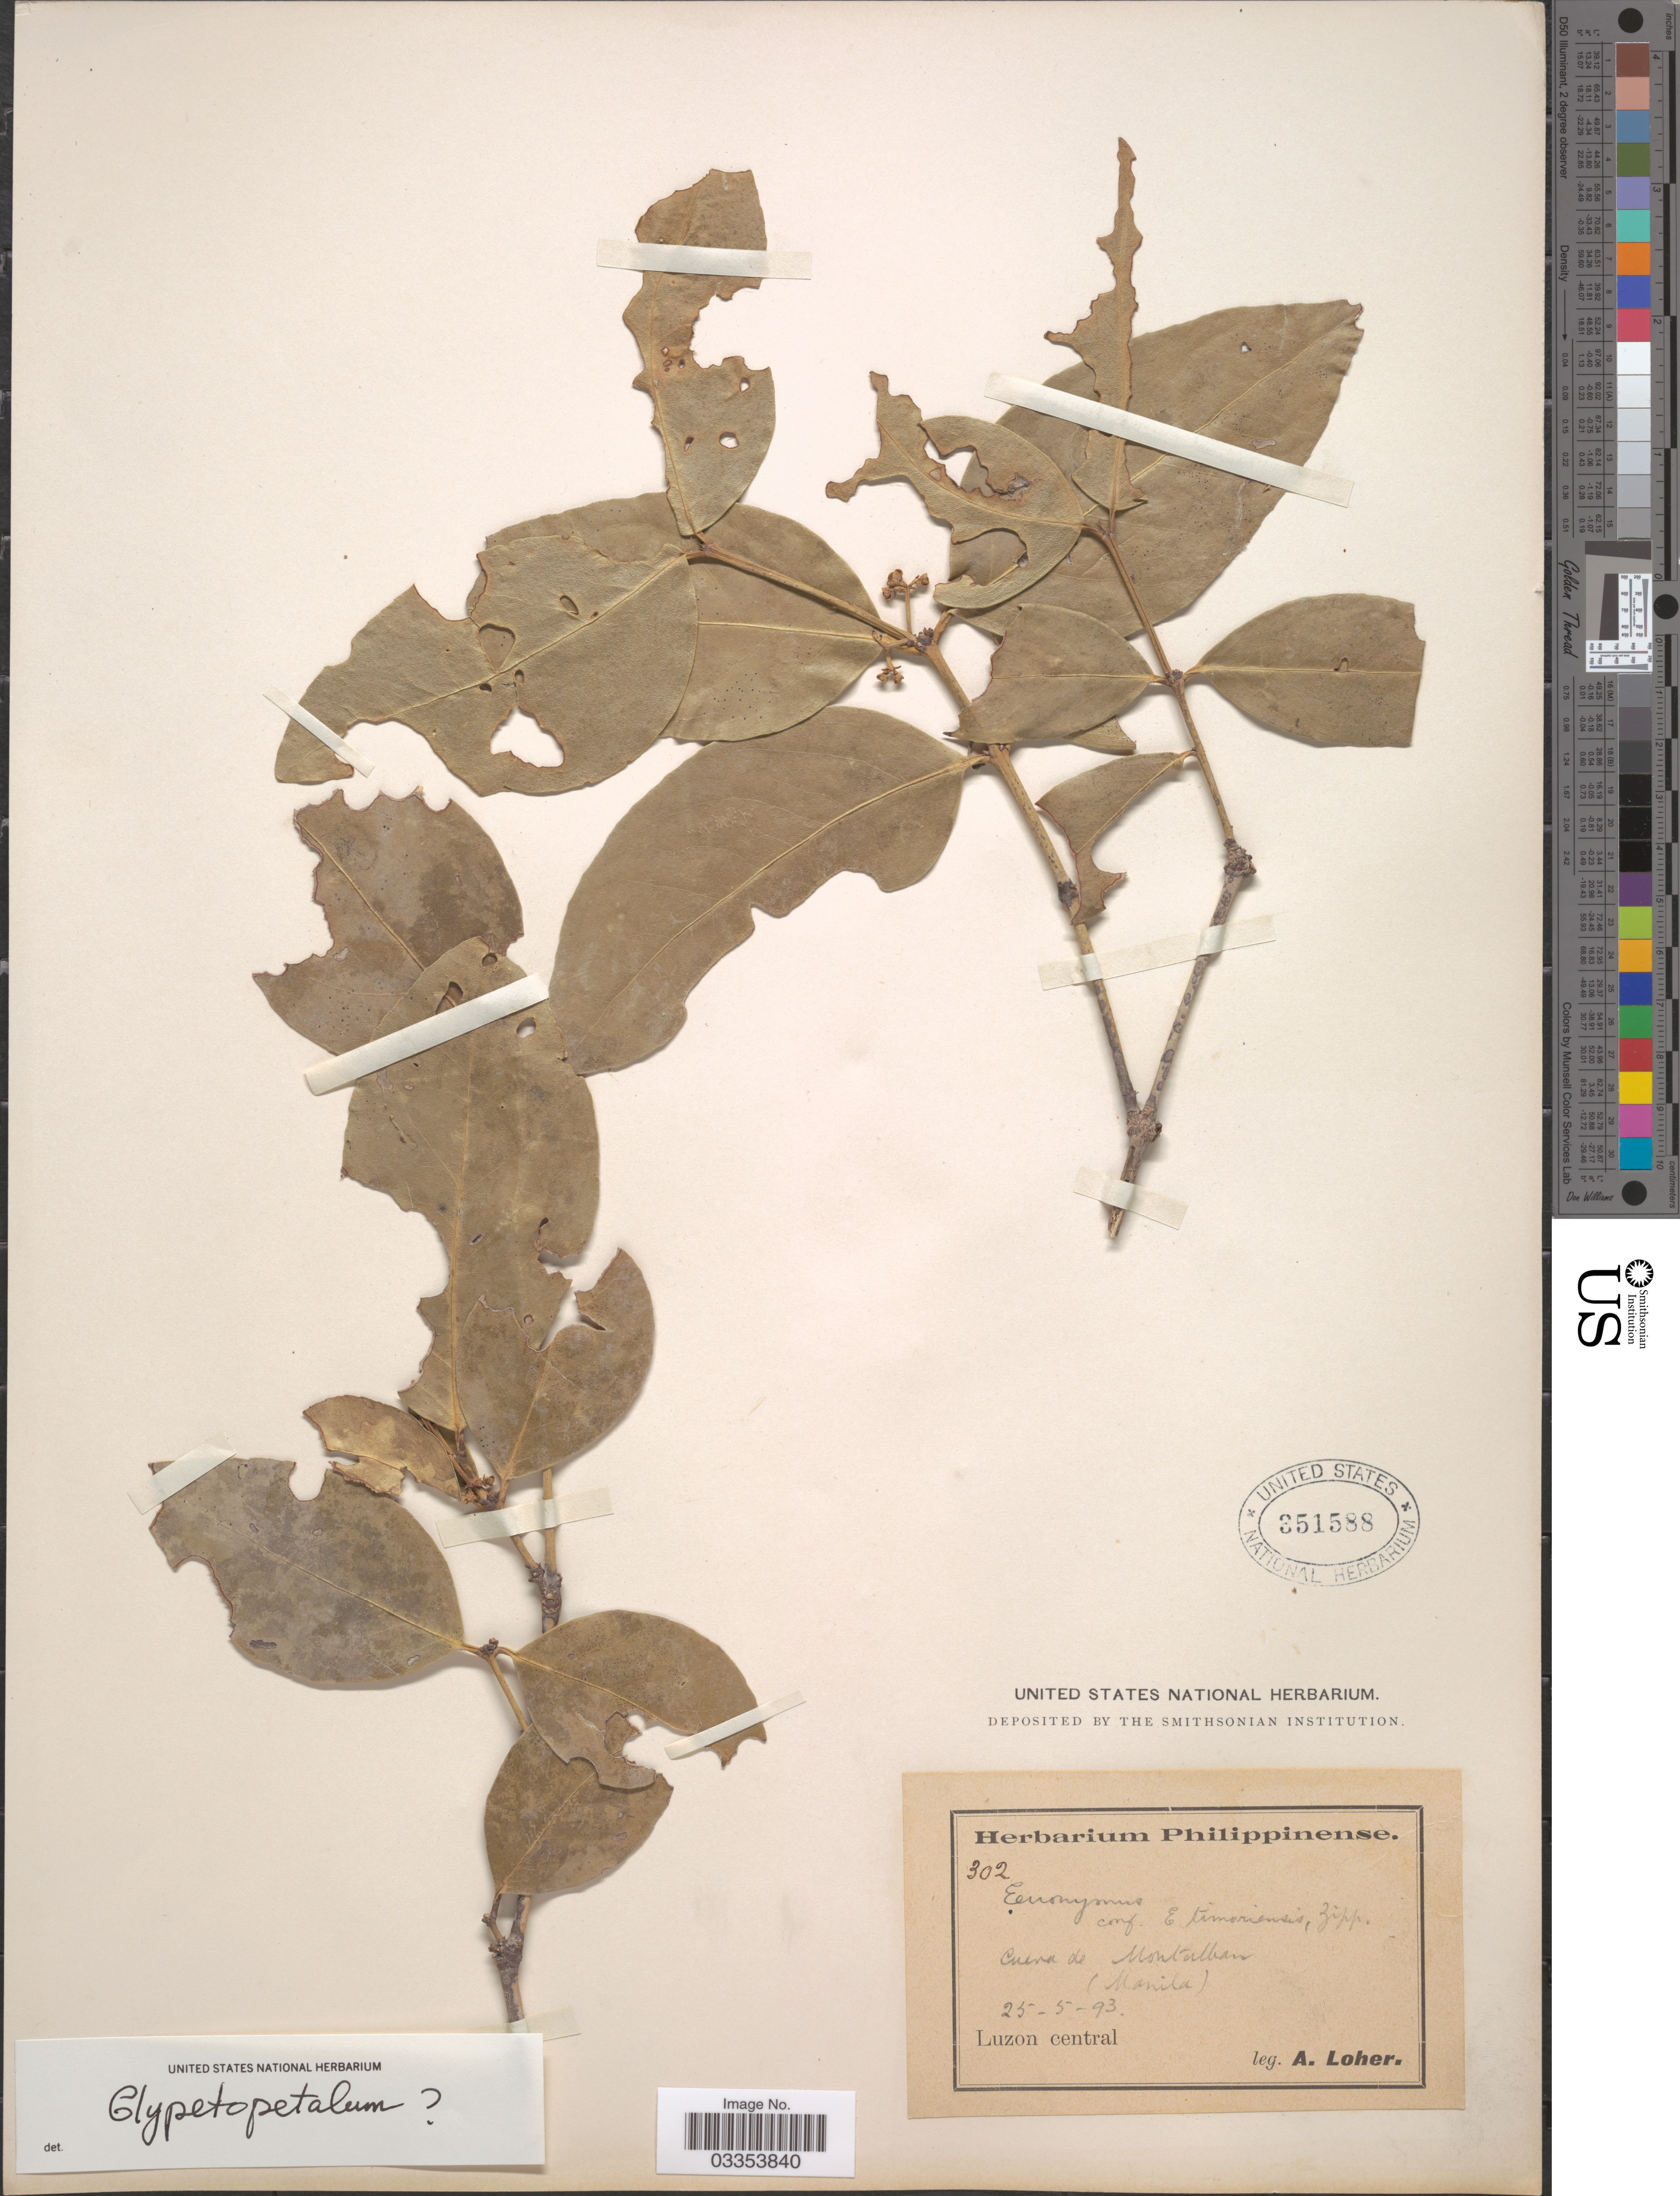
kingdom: Plantae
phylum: Tracheophyta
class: Magnoliopsida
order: Celastrales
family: Celastraceae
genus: Glyptopetalum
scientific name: Glyptopetalum sp.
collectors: A. Loher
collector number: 302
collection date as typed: Transcribed d/m/y: 25/5/93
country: Philippines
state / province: Central Luzon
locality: Cueva de Montalban (Manila).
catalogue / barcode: US 351588